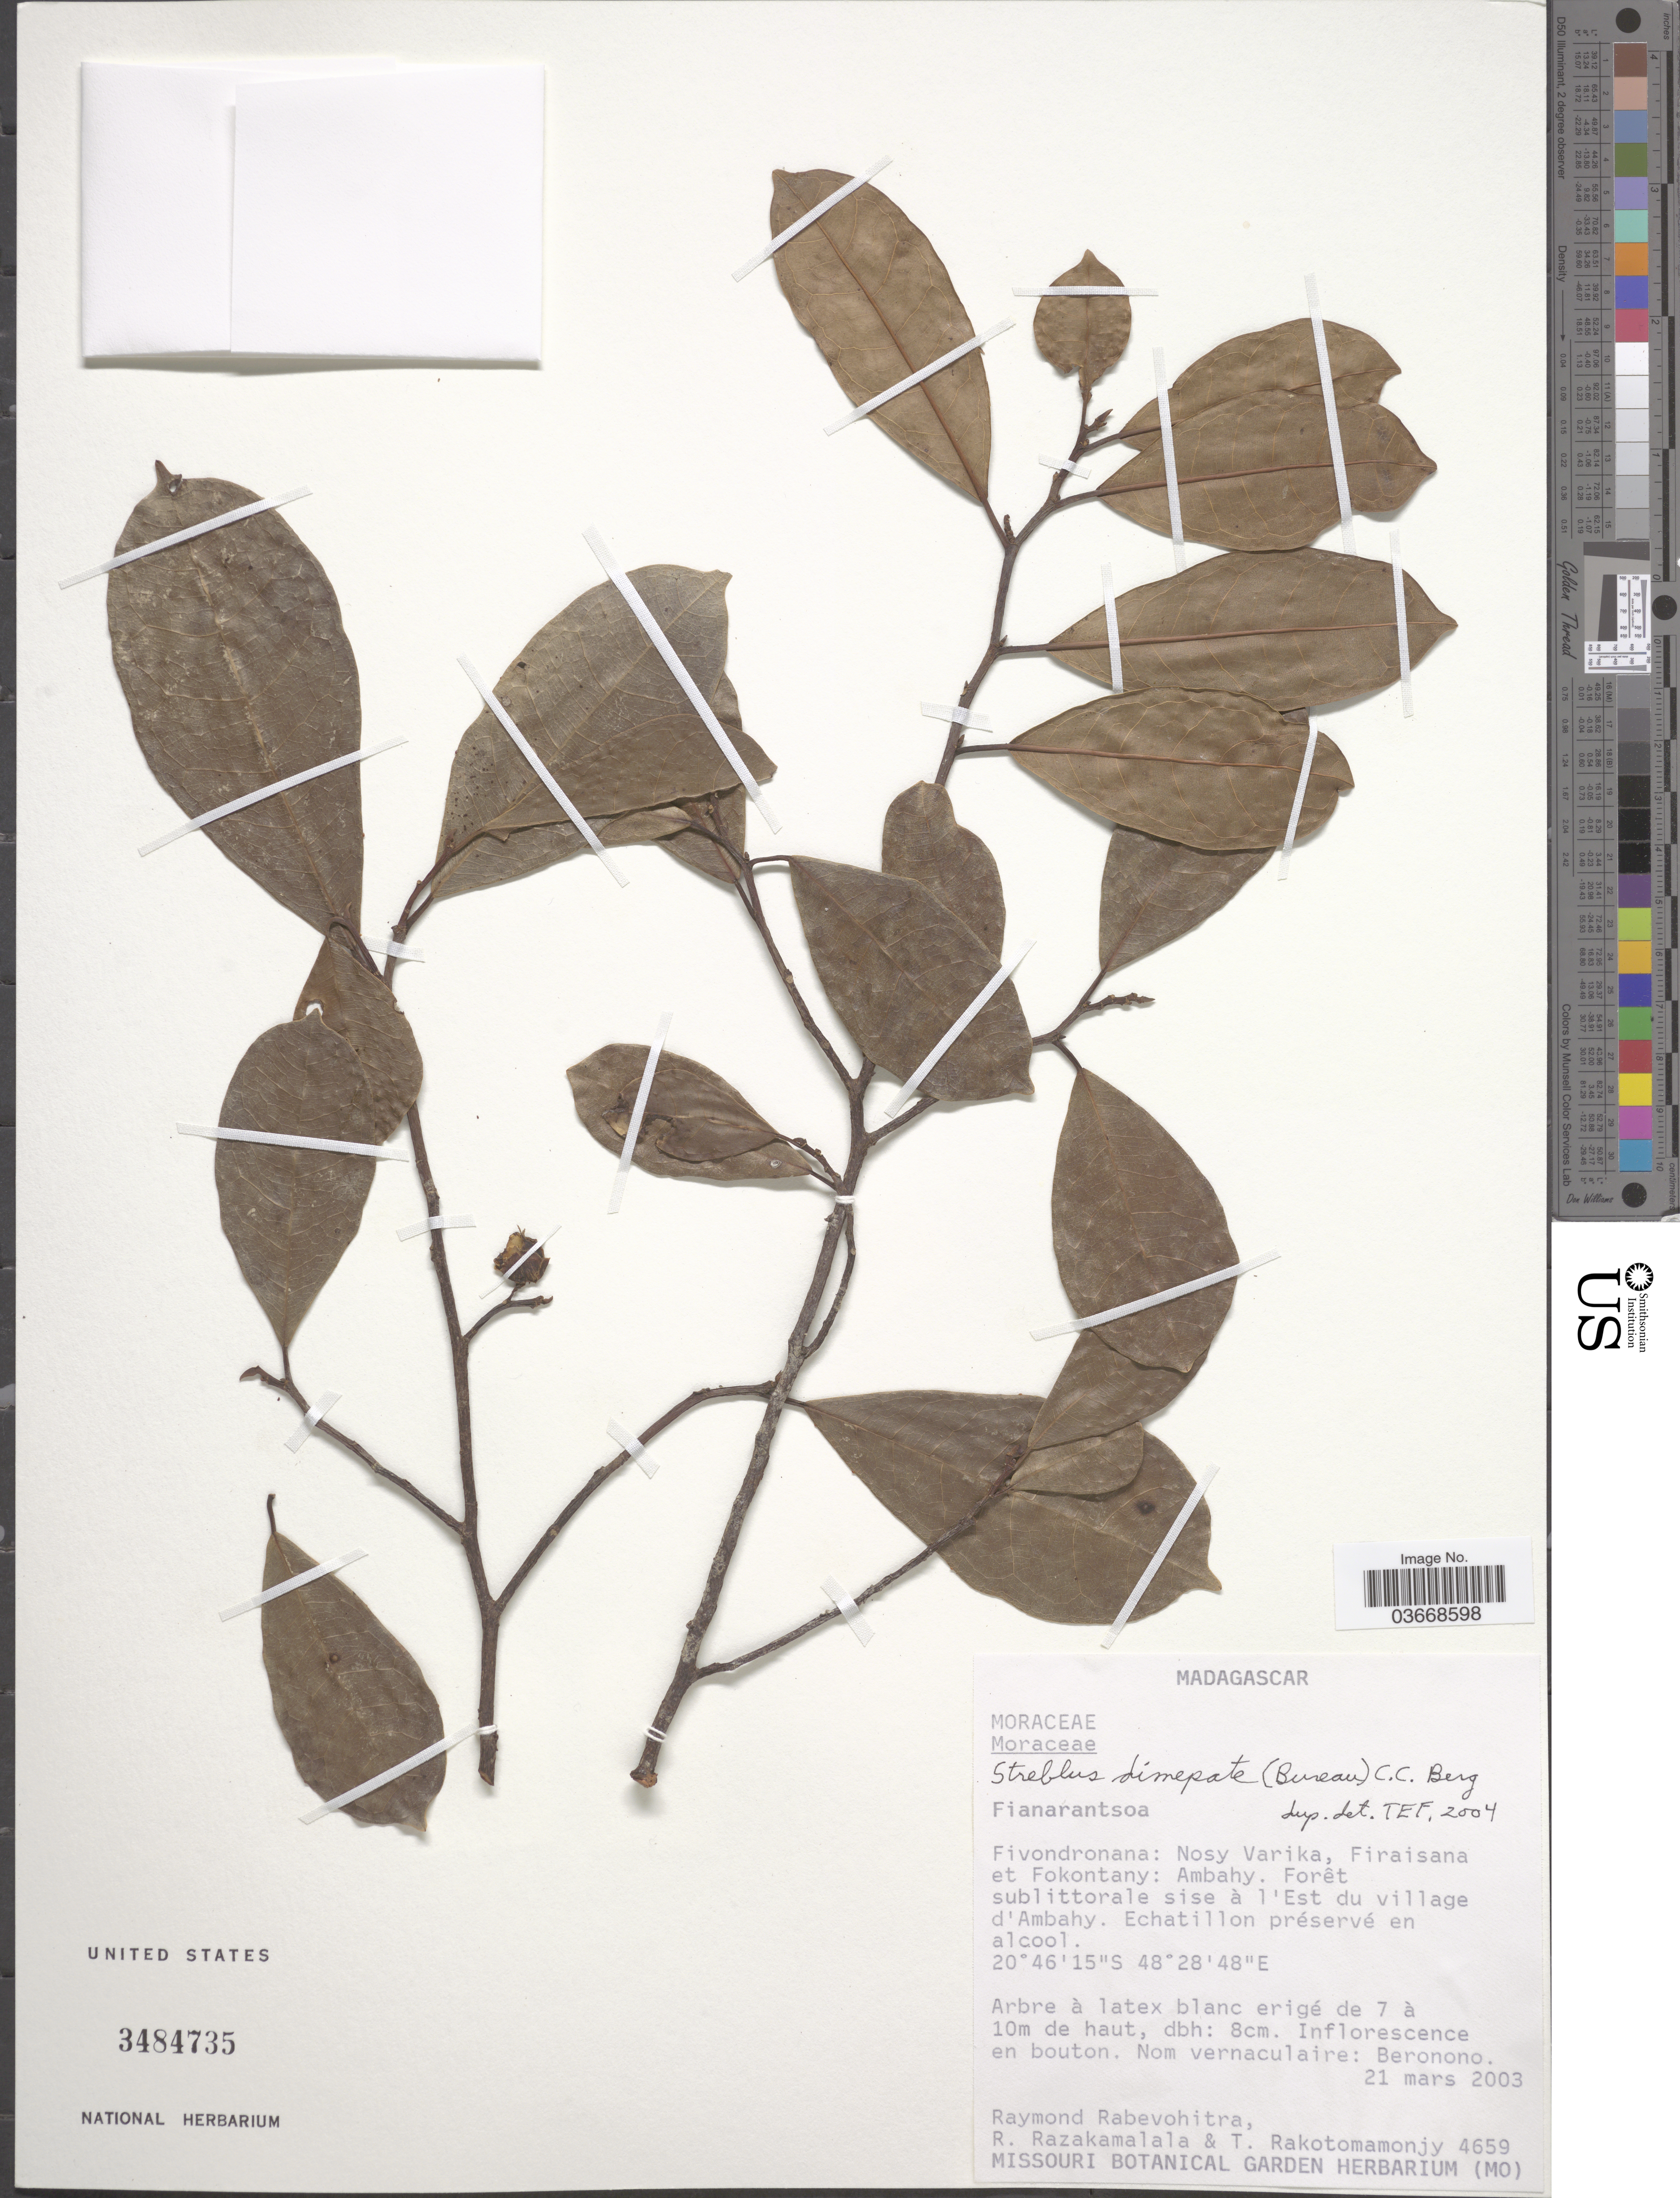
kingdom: Plantae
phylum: Tracheophyta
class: Magnoliopsida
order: Rosales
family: Moraceae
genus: Ampalis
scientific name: Ampalis dimepate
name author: (Bureau) E. M. Gardner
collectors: R. Rabevohitra, R. Razakamalala & T. Rakotomamonjy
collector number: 4659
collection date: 2003-03-21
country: Madagascar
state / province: Vatovavy Fitovinany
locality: Fivondronana: Nosy Varika, Firaisana et Fokontany: Ambahy. Forêt sublittorale sise à l'Est du village d'Ambahy.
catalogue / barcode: US 3484735